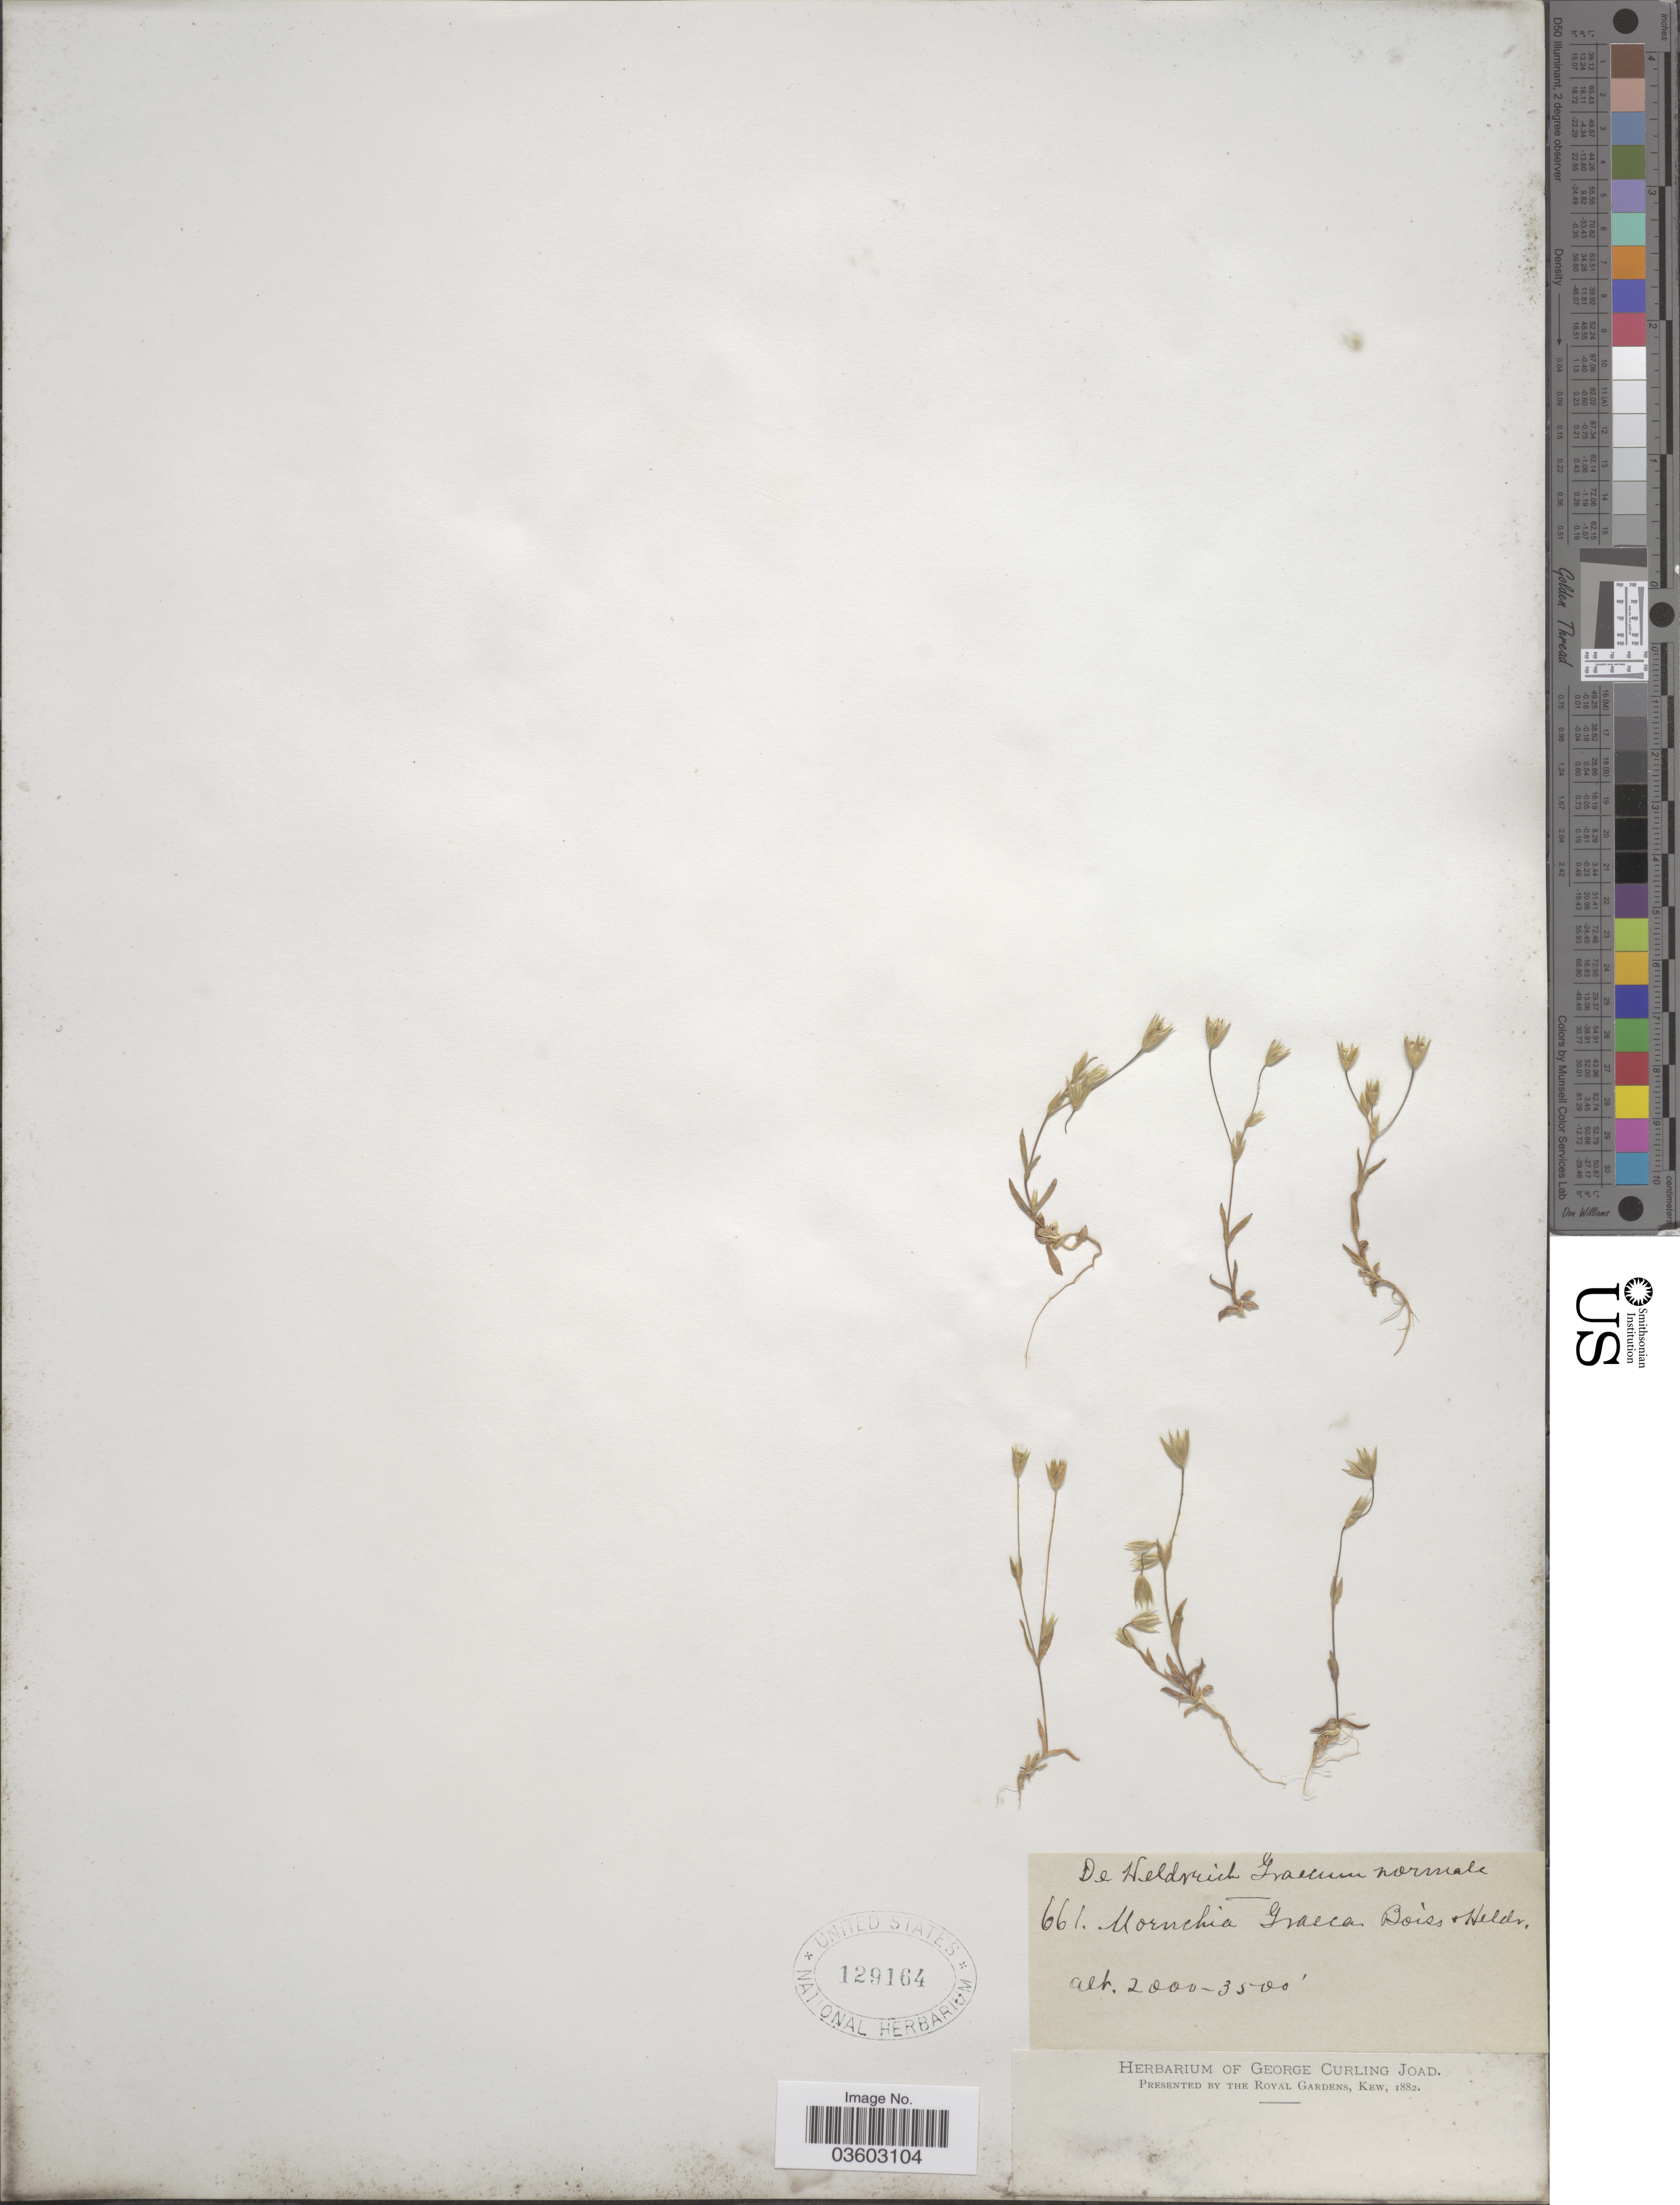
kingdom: Plantae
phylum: Tracheophyta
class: Magnoliopsida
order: Caryophyllales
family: Caryophyllaceae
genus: Moenchia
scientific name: Moenchia graeca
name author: Boiss. & Heldr.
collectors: -. De Heldreich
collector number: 661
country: Greece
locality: Graecum normale.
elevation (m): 610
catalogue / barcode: US 129164